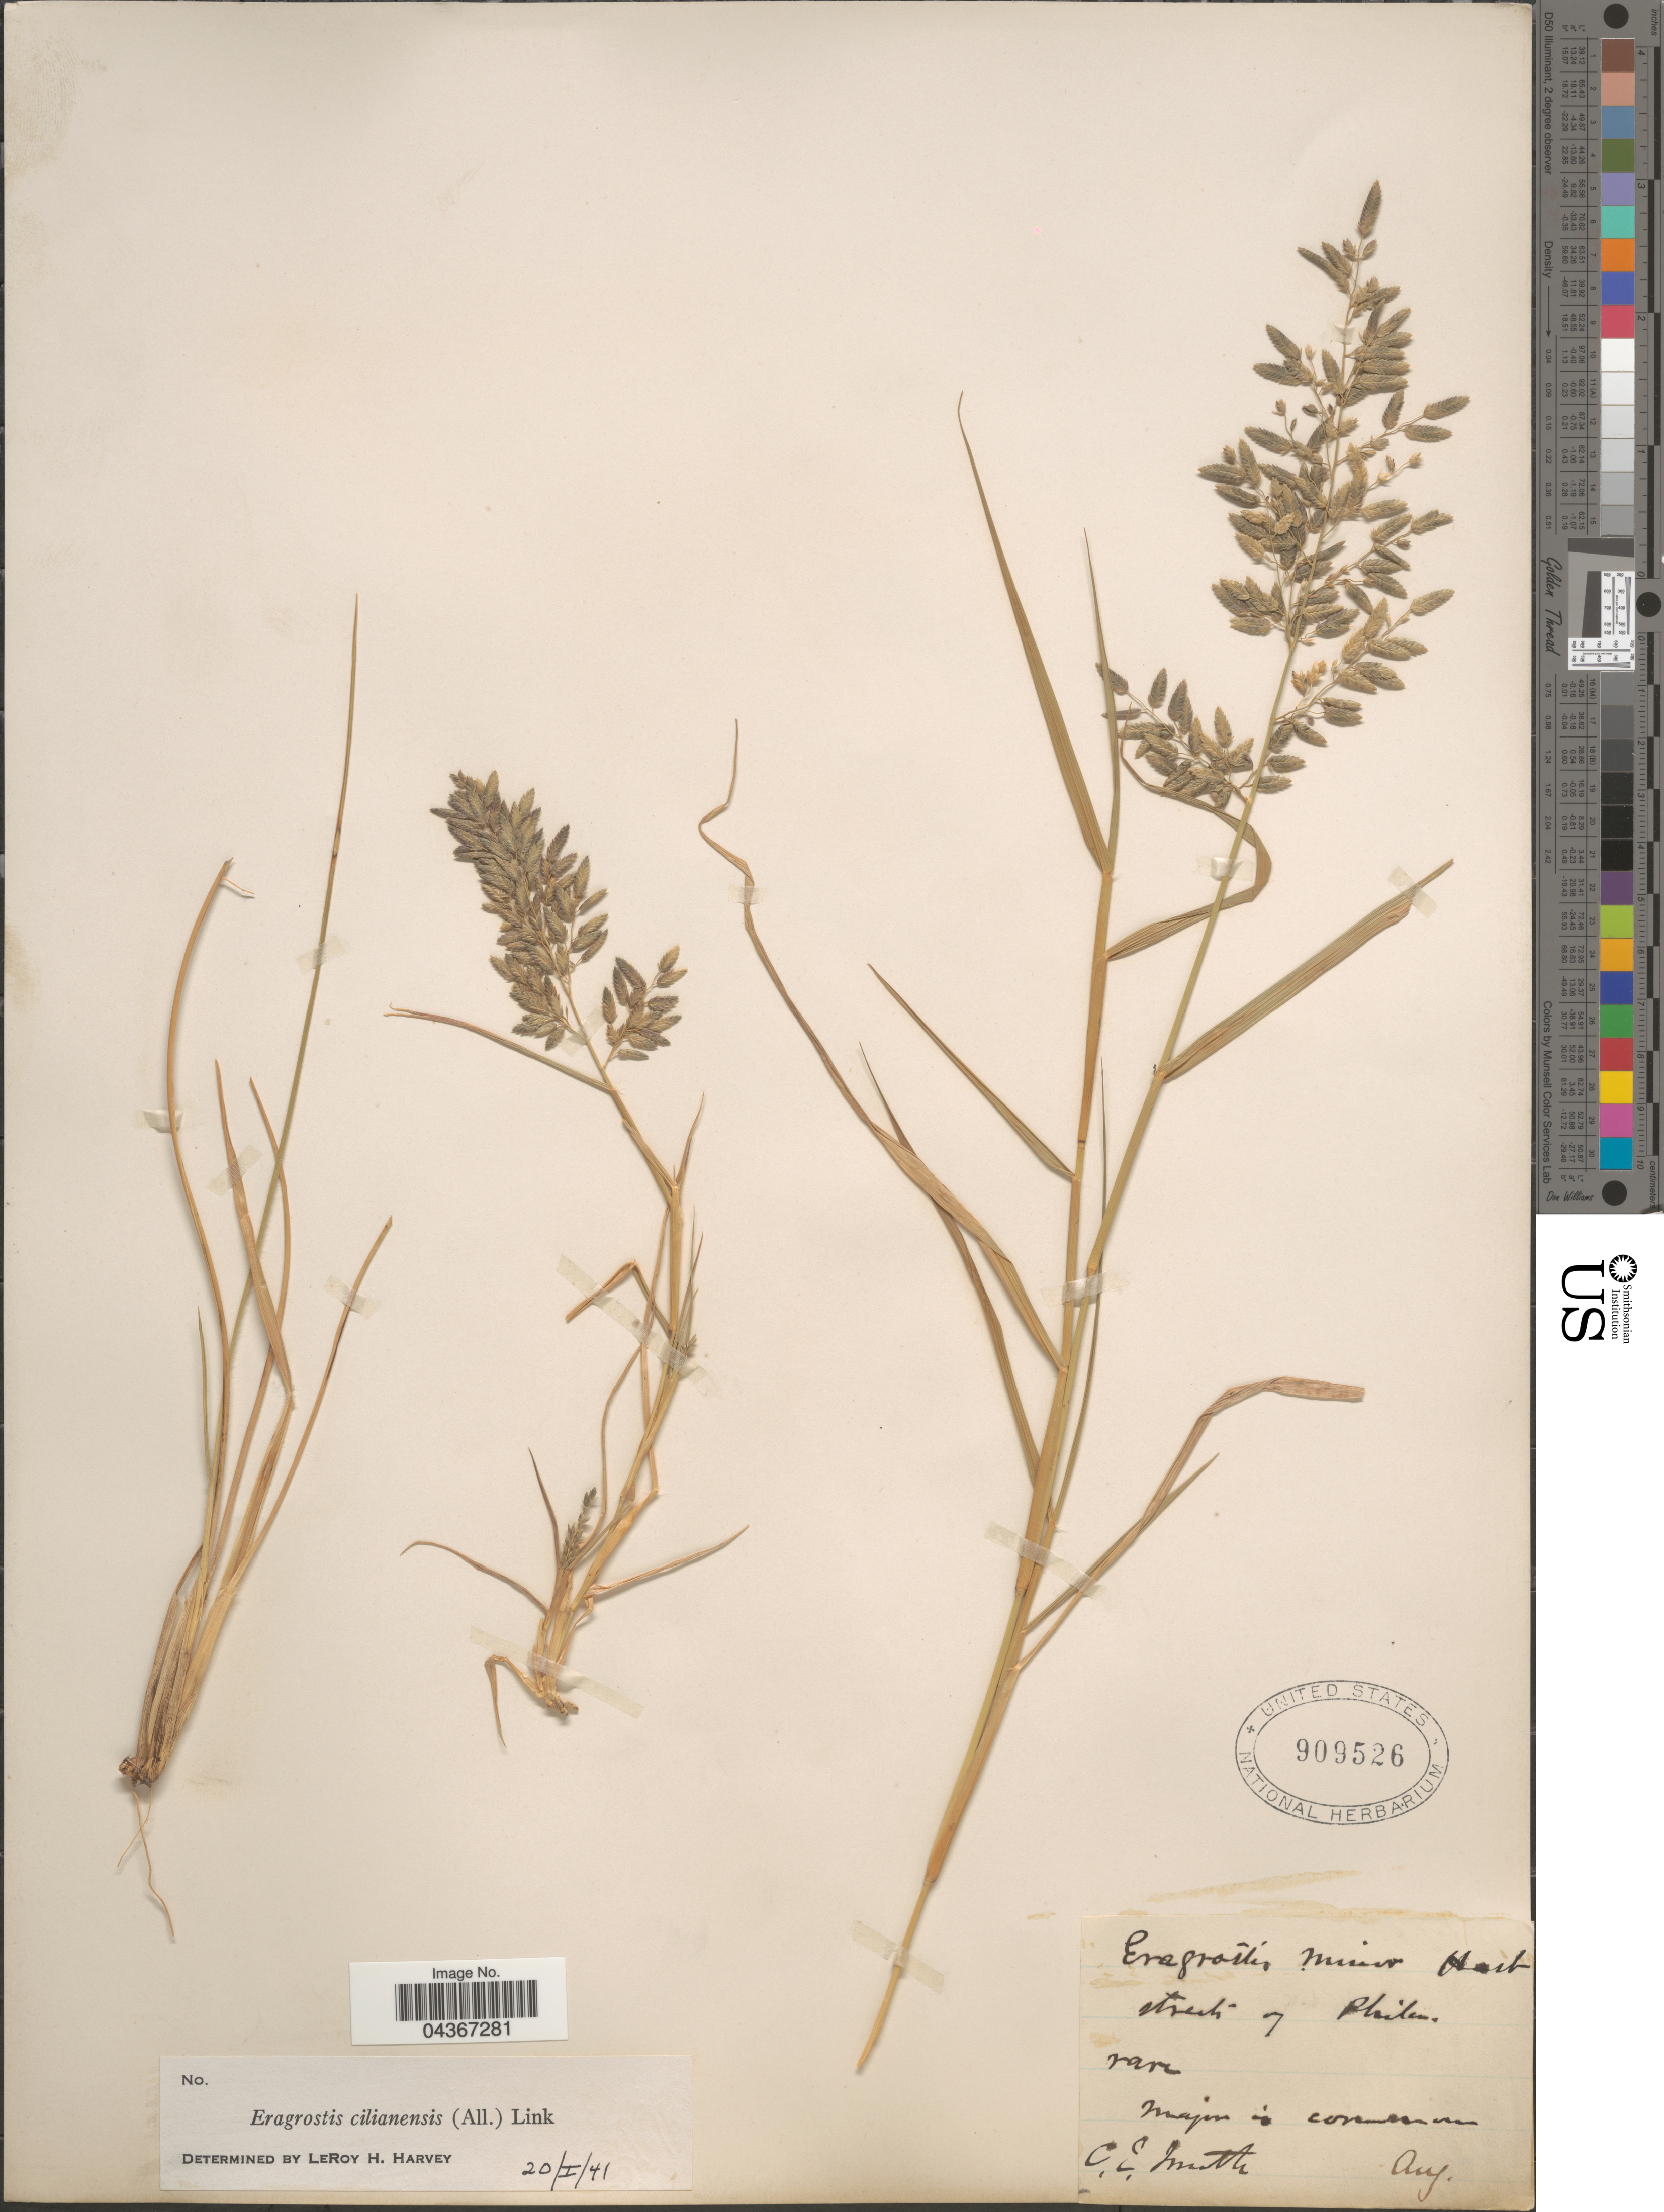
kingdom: Plantae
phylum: Tracheophyta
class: Liliopsida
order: Poales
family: Poaceae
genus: Eragrostis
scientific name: Eragrostis cilianensis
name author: (Bellardi) Vignolo ex Janch.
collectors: C. E. Smith Jr.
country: United States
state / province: Pennsylvania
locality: Streets of Phila.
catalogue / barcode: US 909526